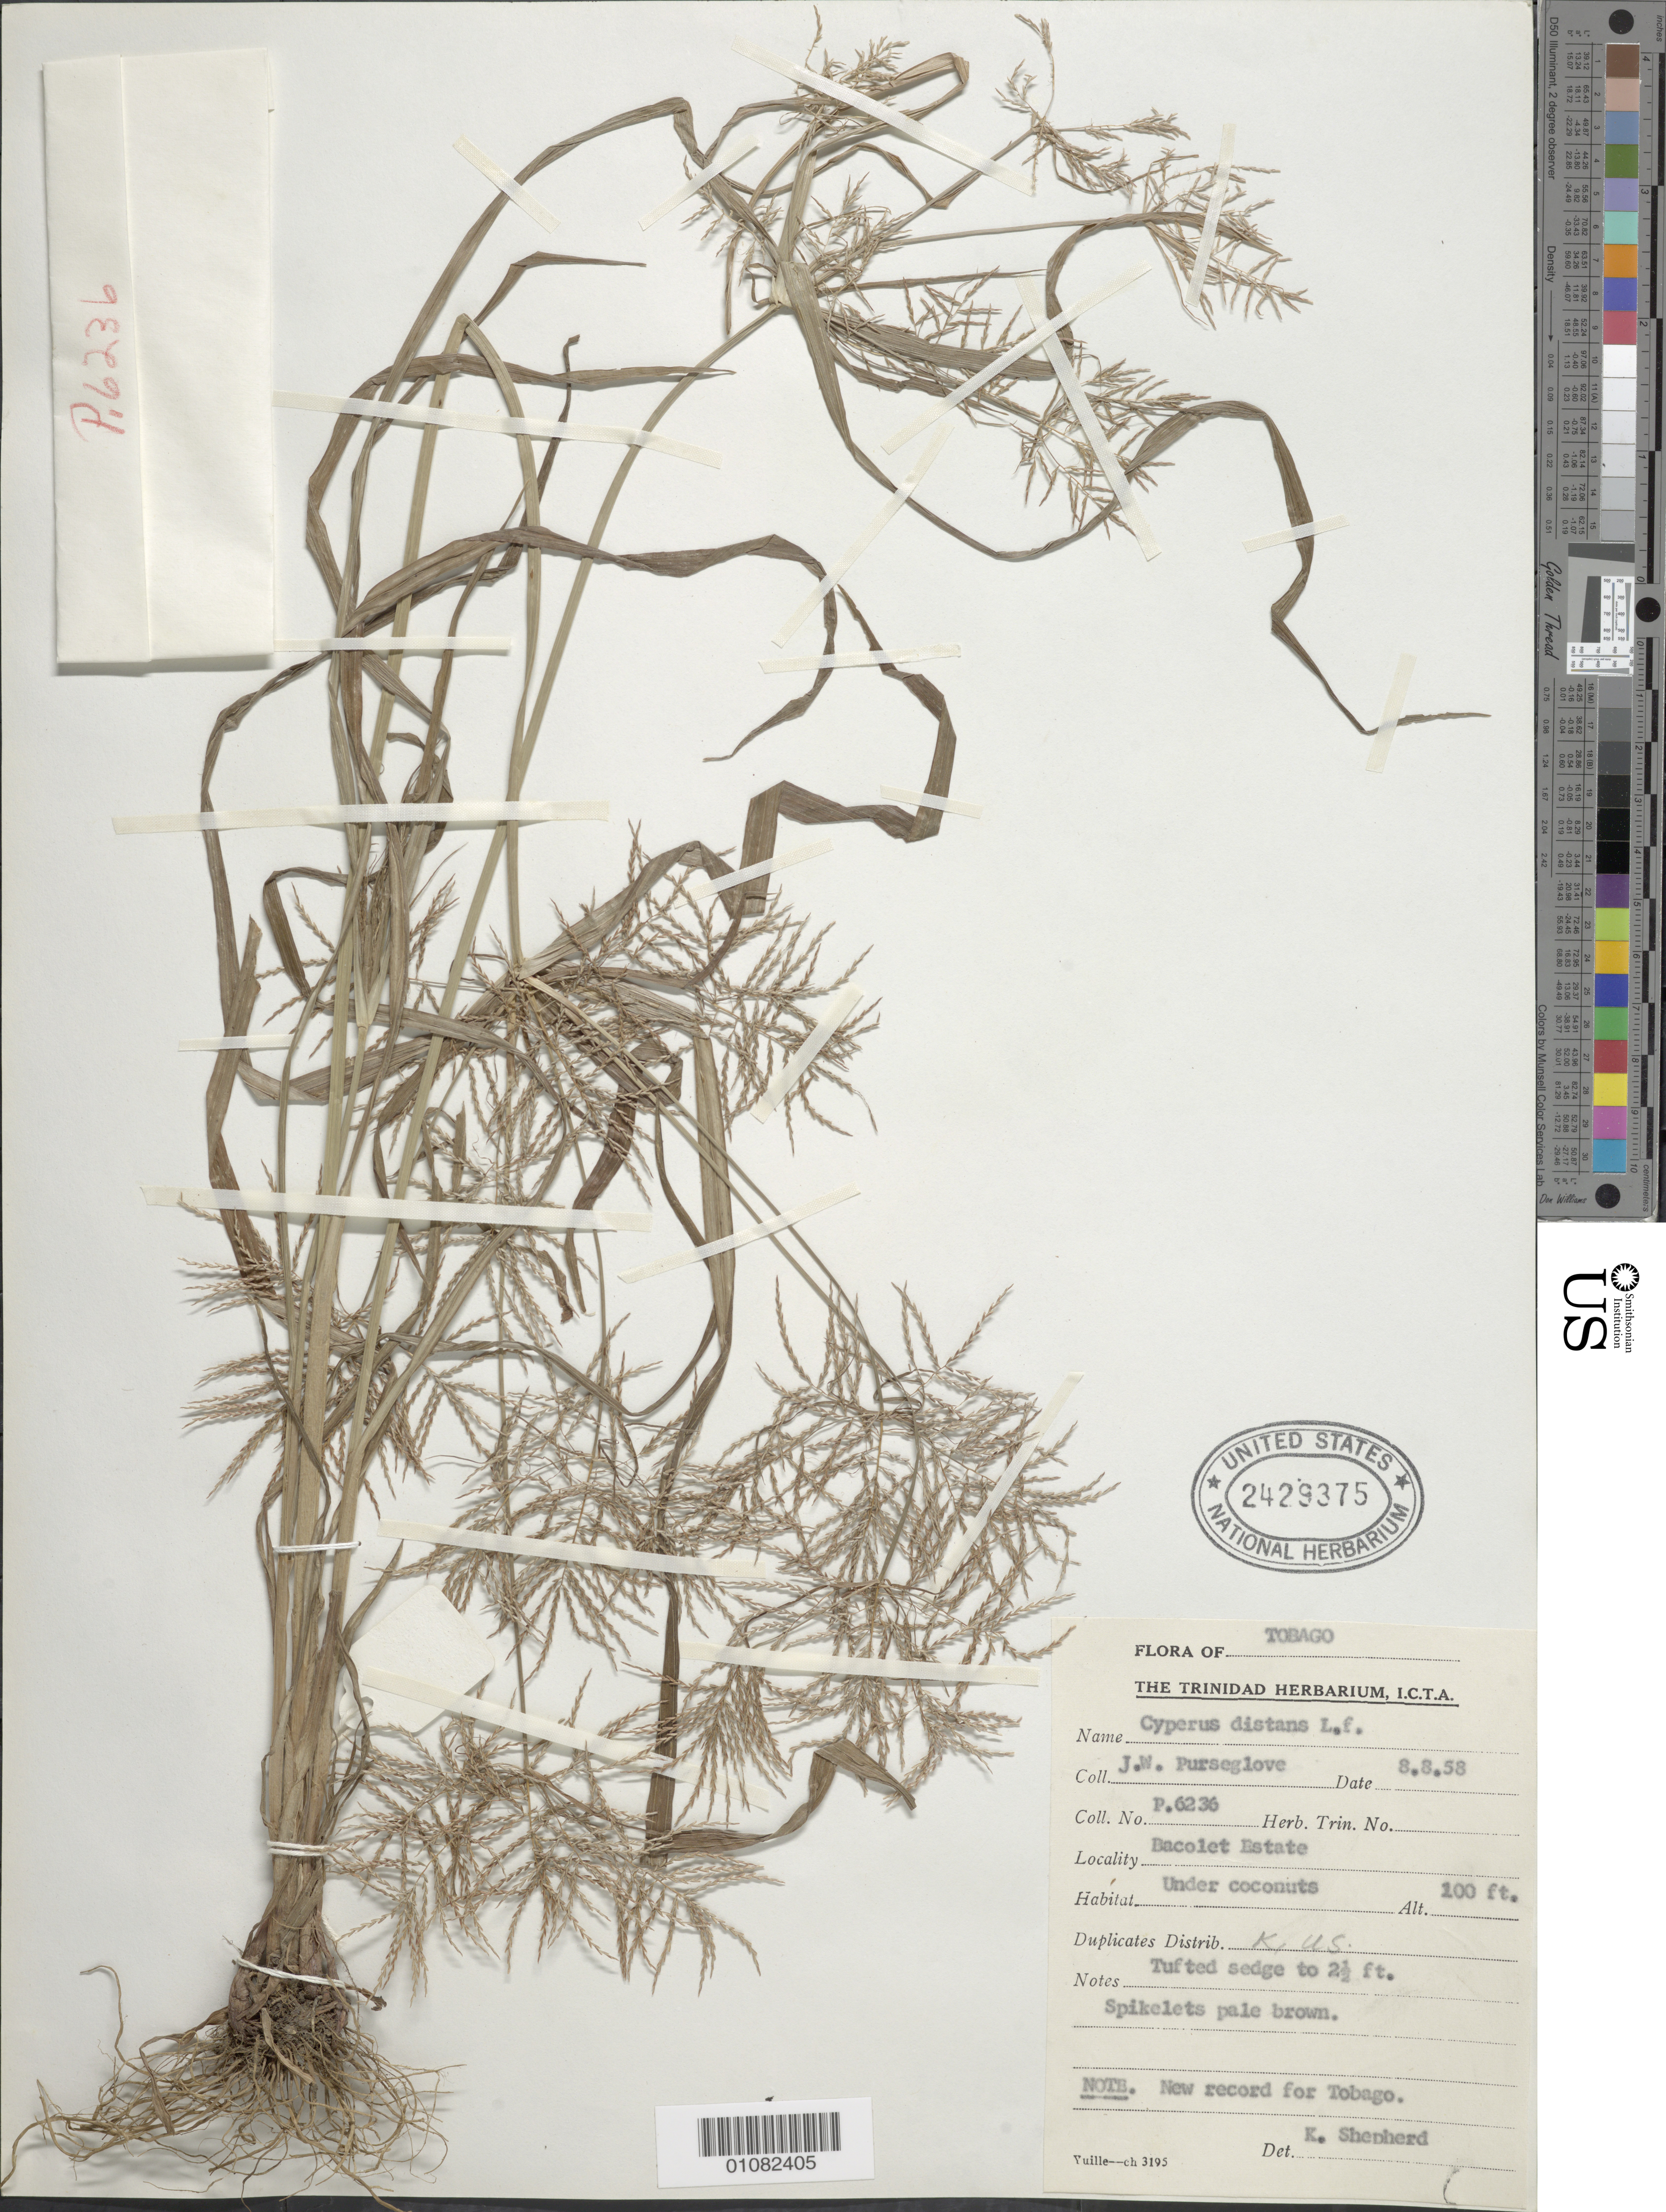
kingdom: Plantae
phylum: Tracheophyta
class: Liliopsida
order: Poales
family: Cyperaceae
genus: Cyperus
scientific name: Cyperus distans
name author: L. f.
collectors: J. Purseglove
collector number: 6236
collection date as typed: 08 Aug 1958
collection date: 1958-08-08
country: Trinidad and Tobago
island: Tobago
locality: Bacolet Estate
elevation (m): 30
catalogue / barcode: US 2429375